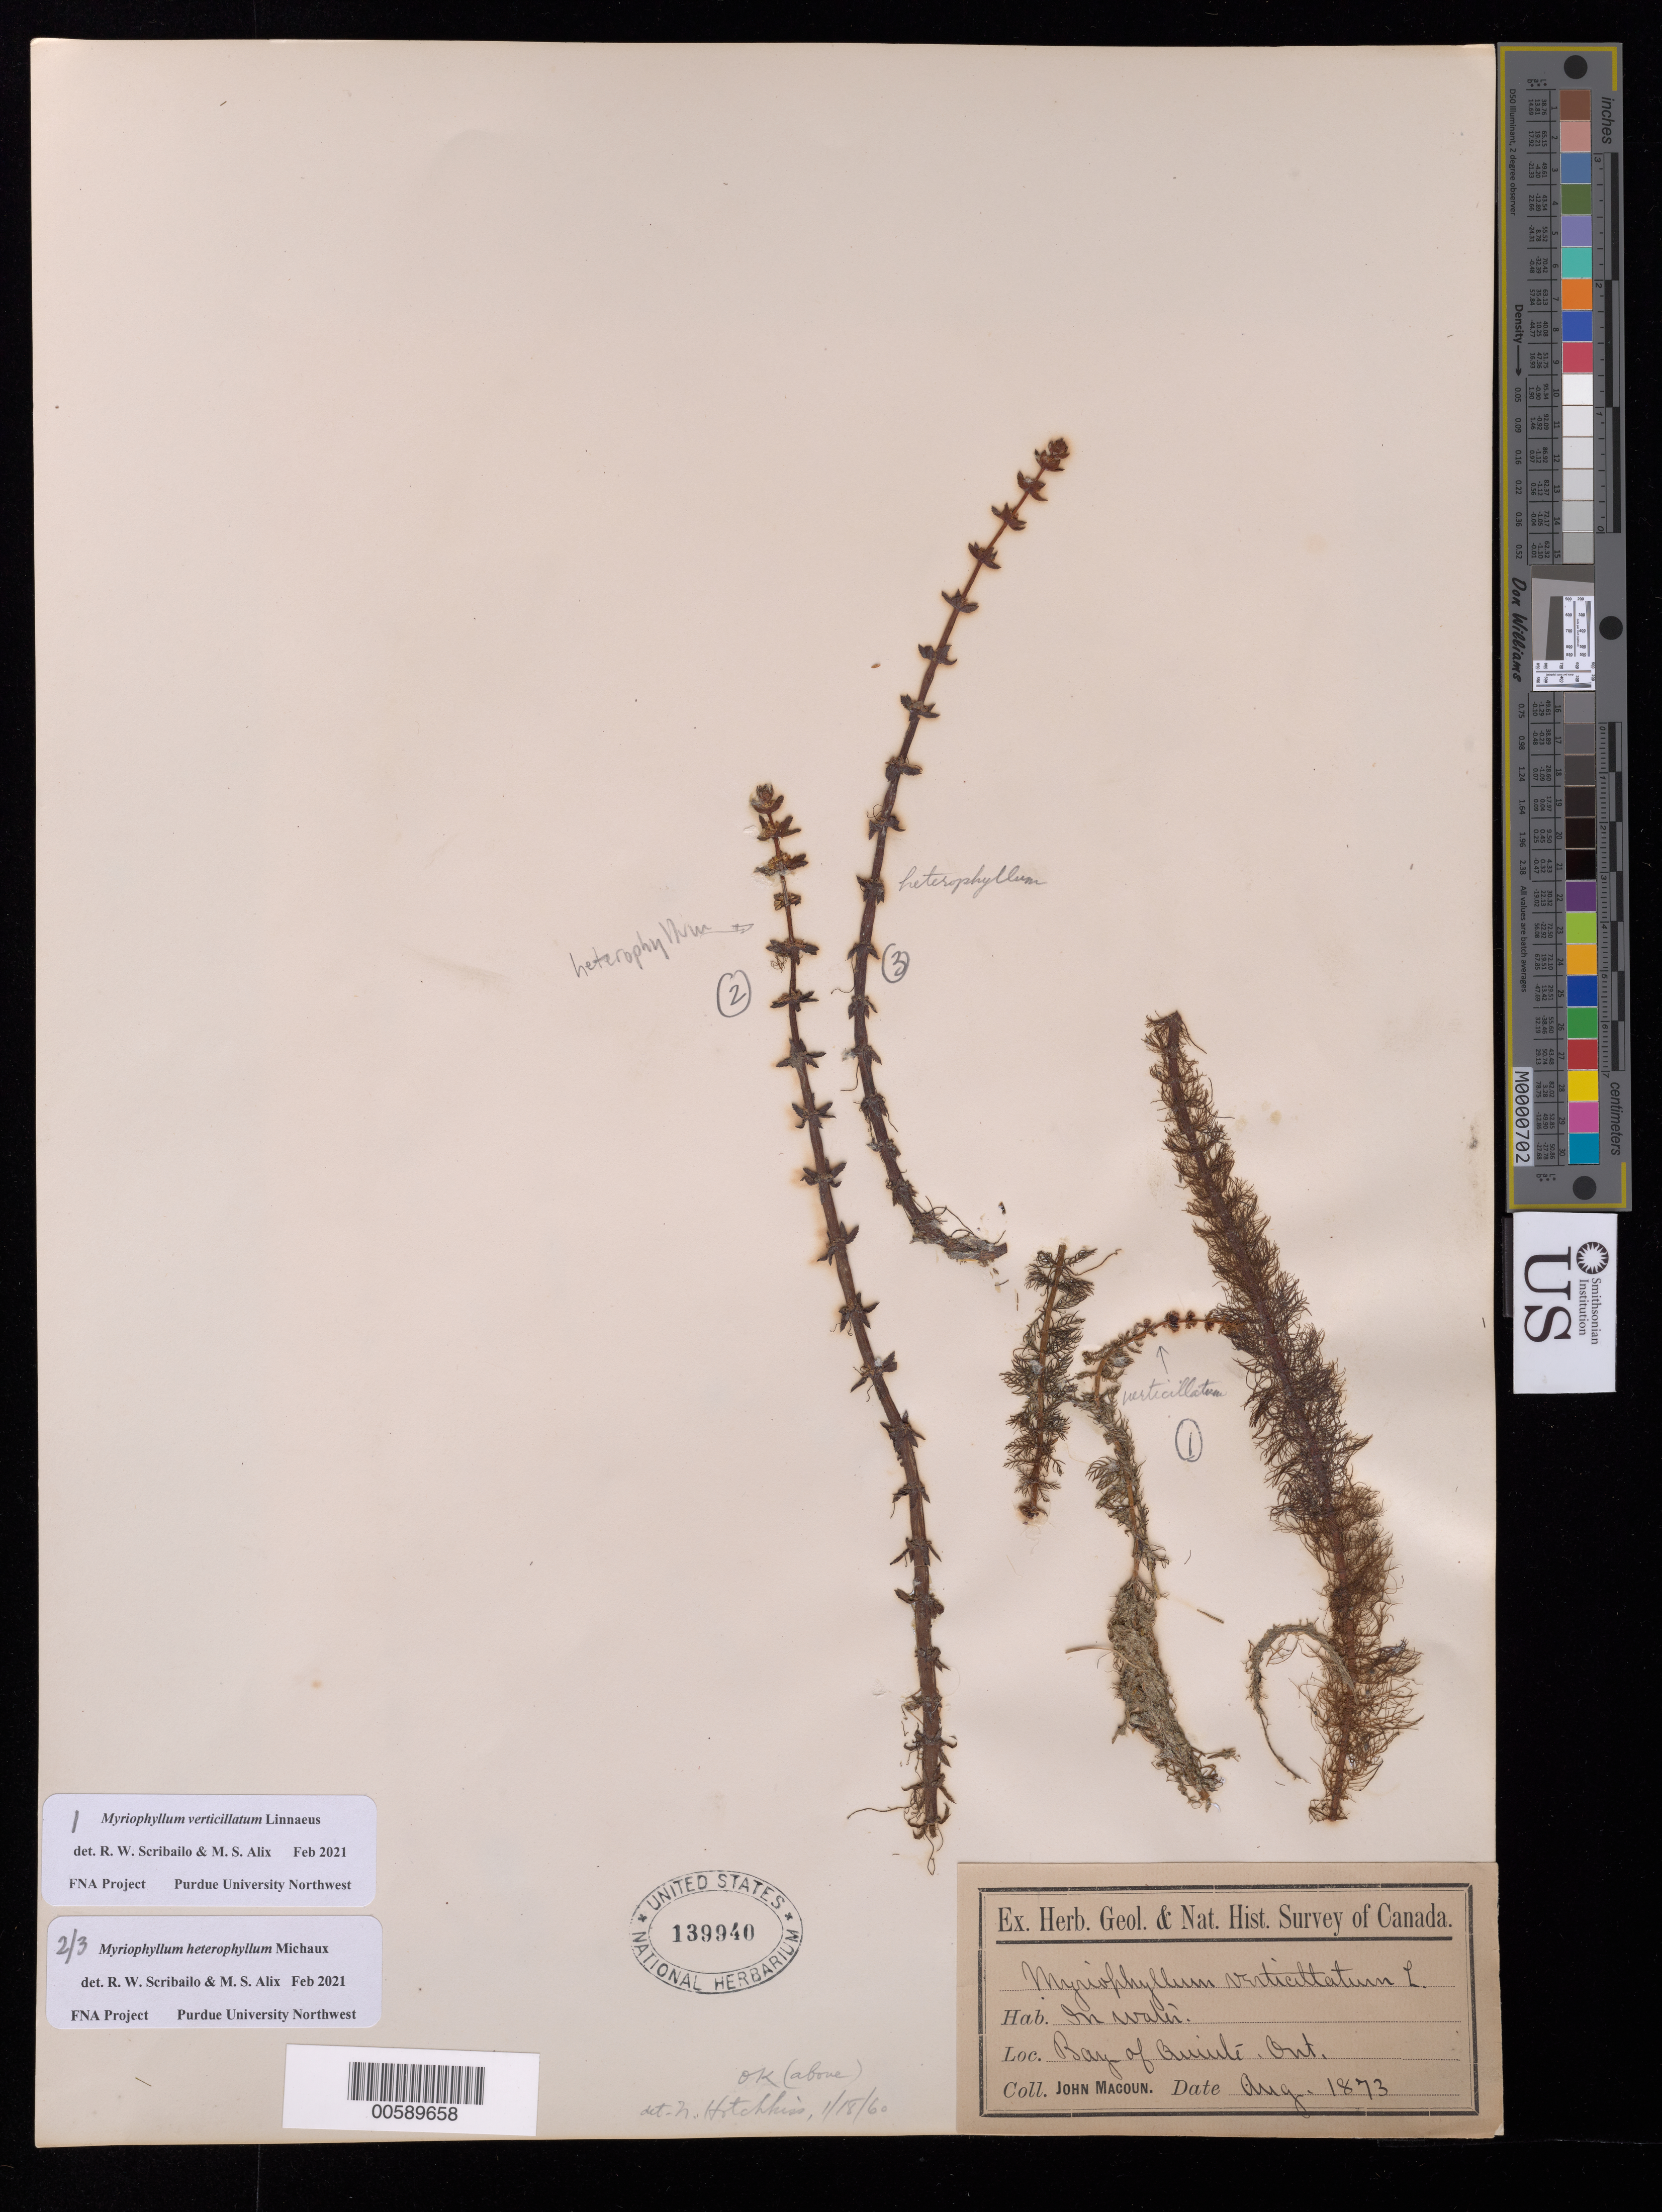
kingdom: Plantae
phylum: Tracheophyta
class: Magnoliopsida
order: Saxifragales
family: Haloragaceae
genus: Myriophyllum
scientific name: Myriophyllum verticillatum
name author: L.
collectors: J. Macoun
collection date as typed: Aug 1873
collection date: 1873-08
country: Canada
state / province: Ontario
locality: Bay of Quiule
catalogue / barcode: US 139940